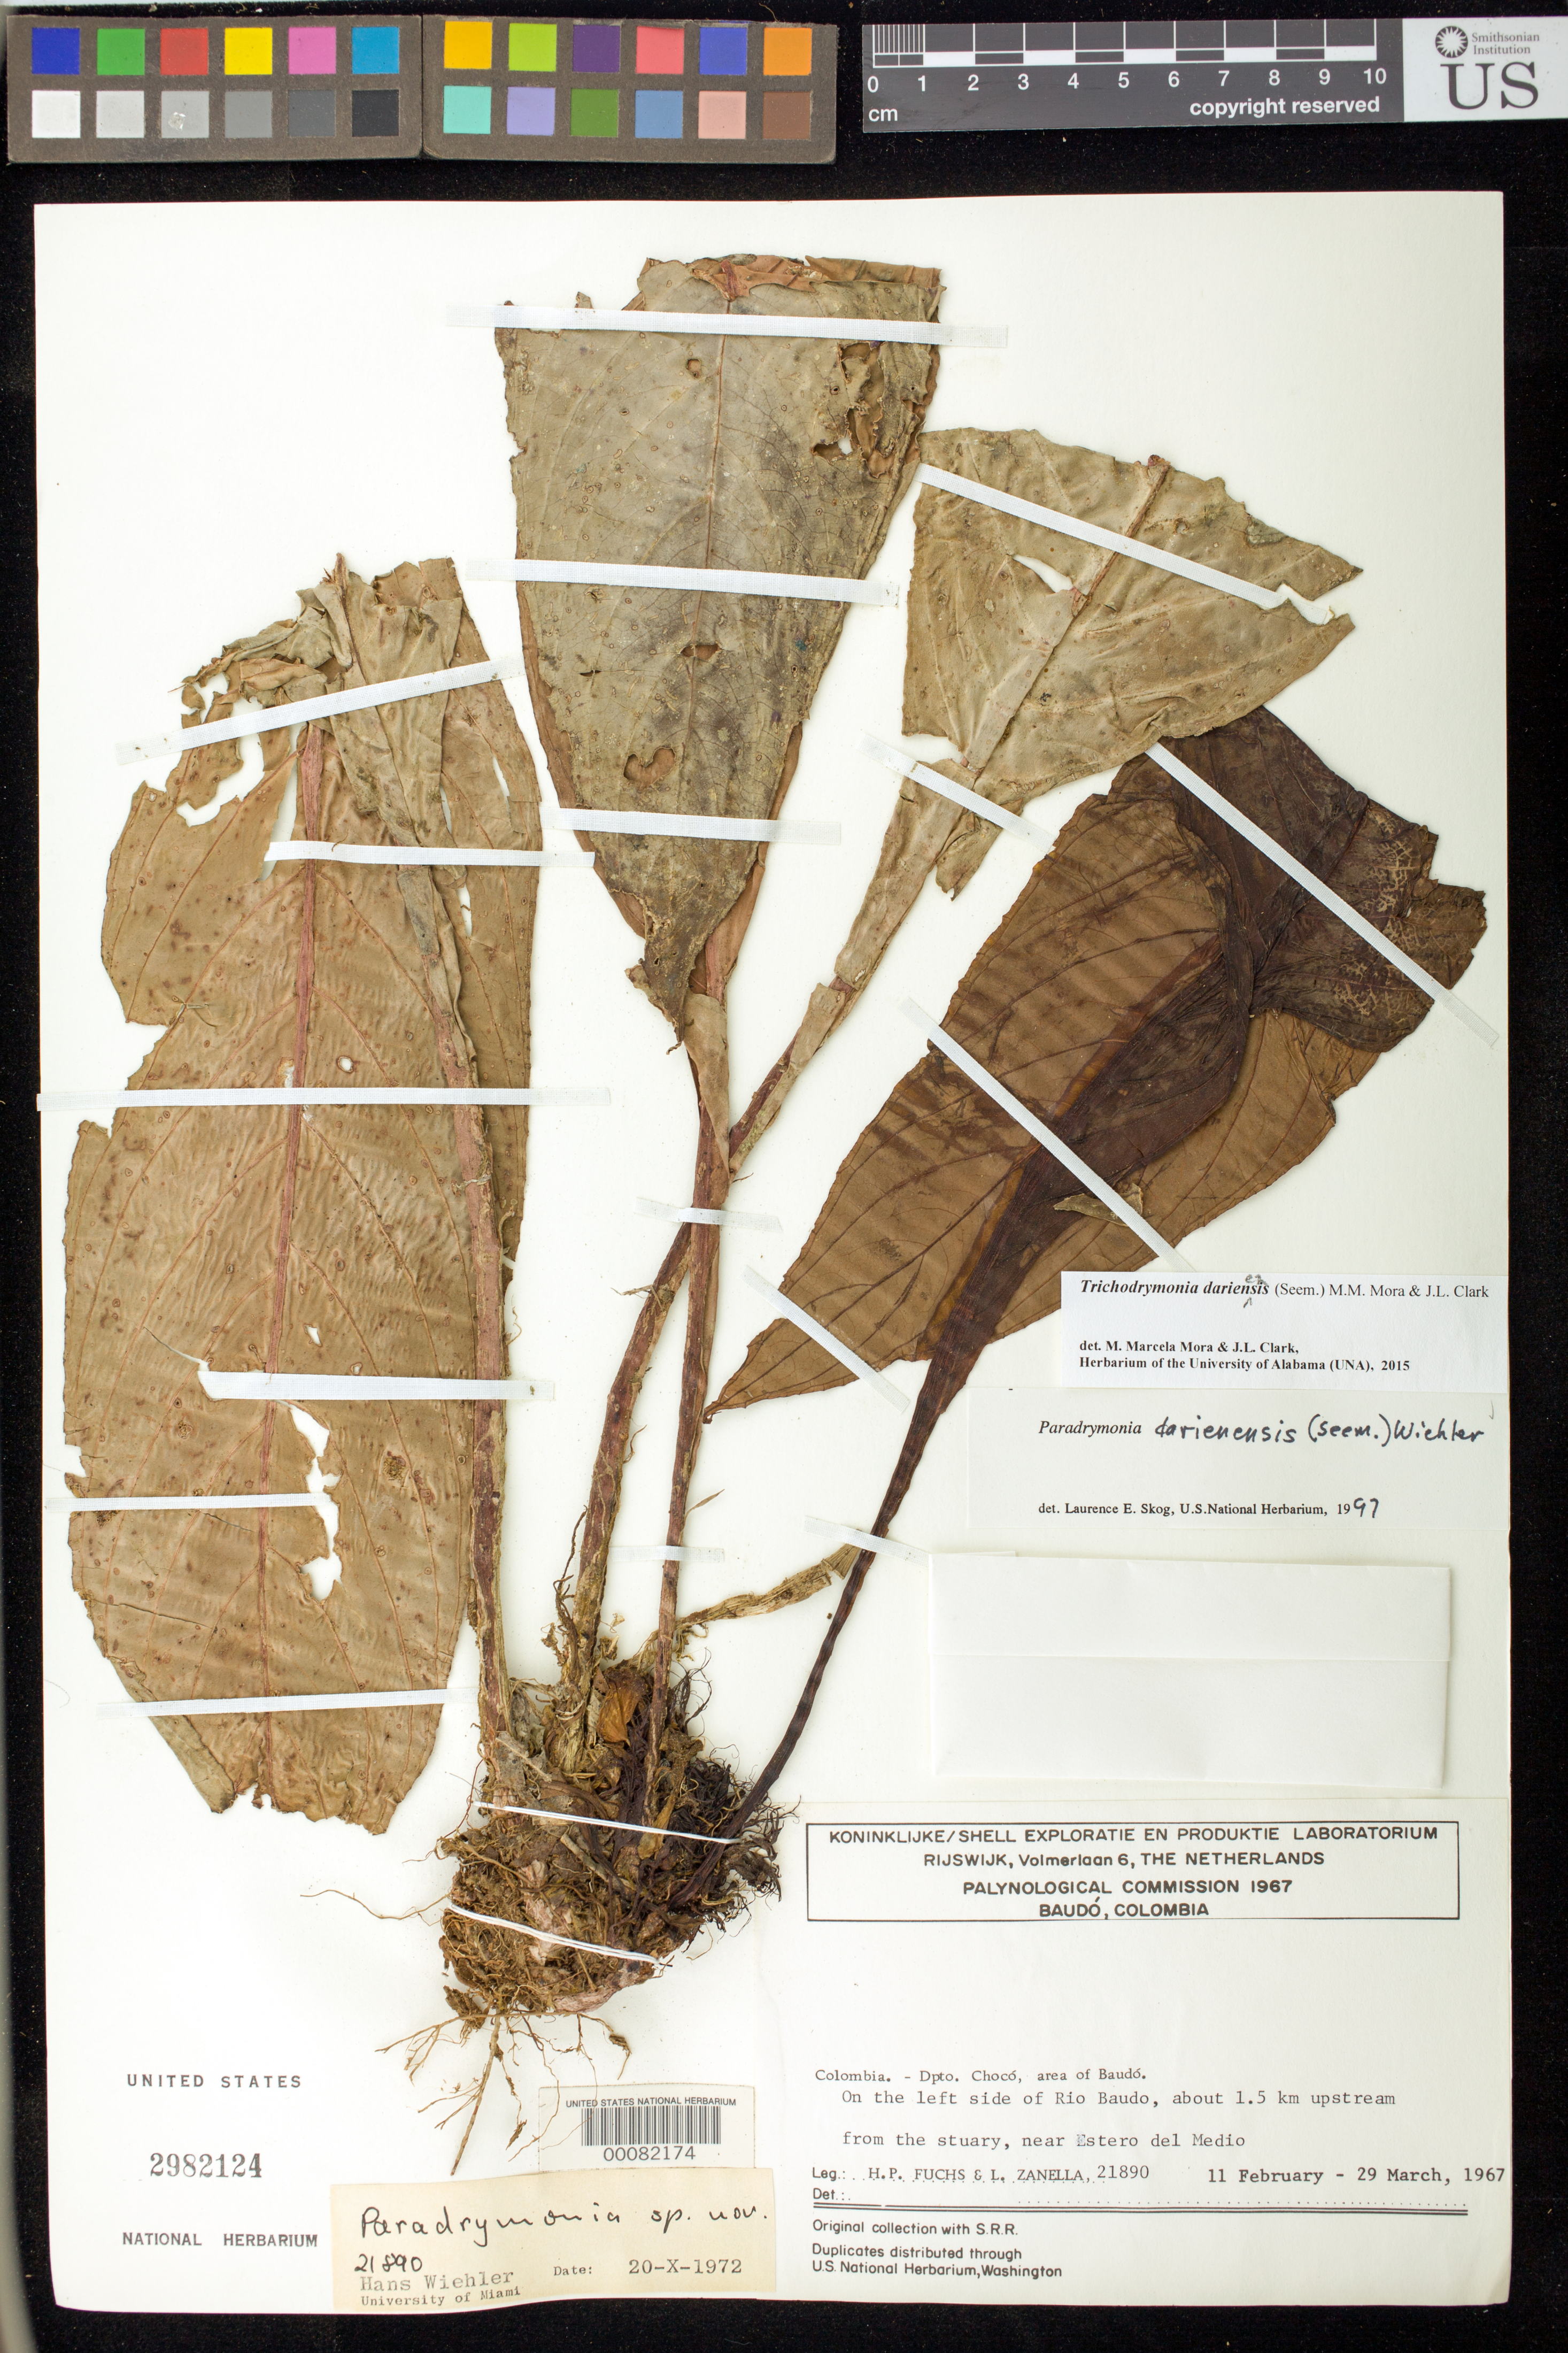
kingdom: Plantae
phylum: Tracheophyta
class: Magnoliopsida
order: Lamiales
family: Gesneriaceae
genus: Trichodrymonia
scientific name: Trichodrymonia dariensis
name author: (Seem.) M.M. Mora & J.L. Clark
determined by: Mora, M. M.; Clark, J. L.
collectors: H. P. Fuchs & L. Zanella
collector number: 21890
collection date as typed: Feb-Mar 1967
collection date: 1967-02/1967-03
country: Colombia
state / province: Chocó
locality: Area of Baudo; on the left side of Rio Baudo, about 1.5 km upstream from the estuary, near estero del Medio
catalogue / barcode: US 2982124